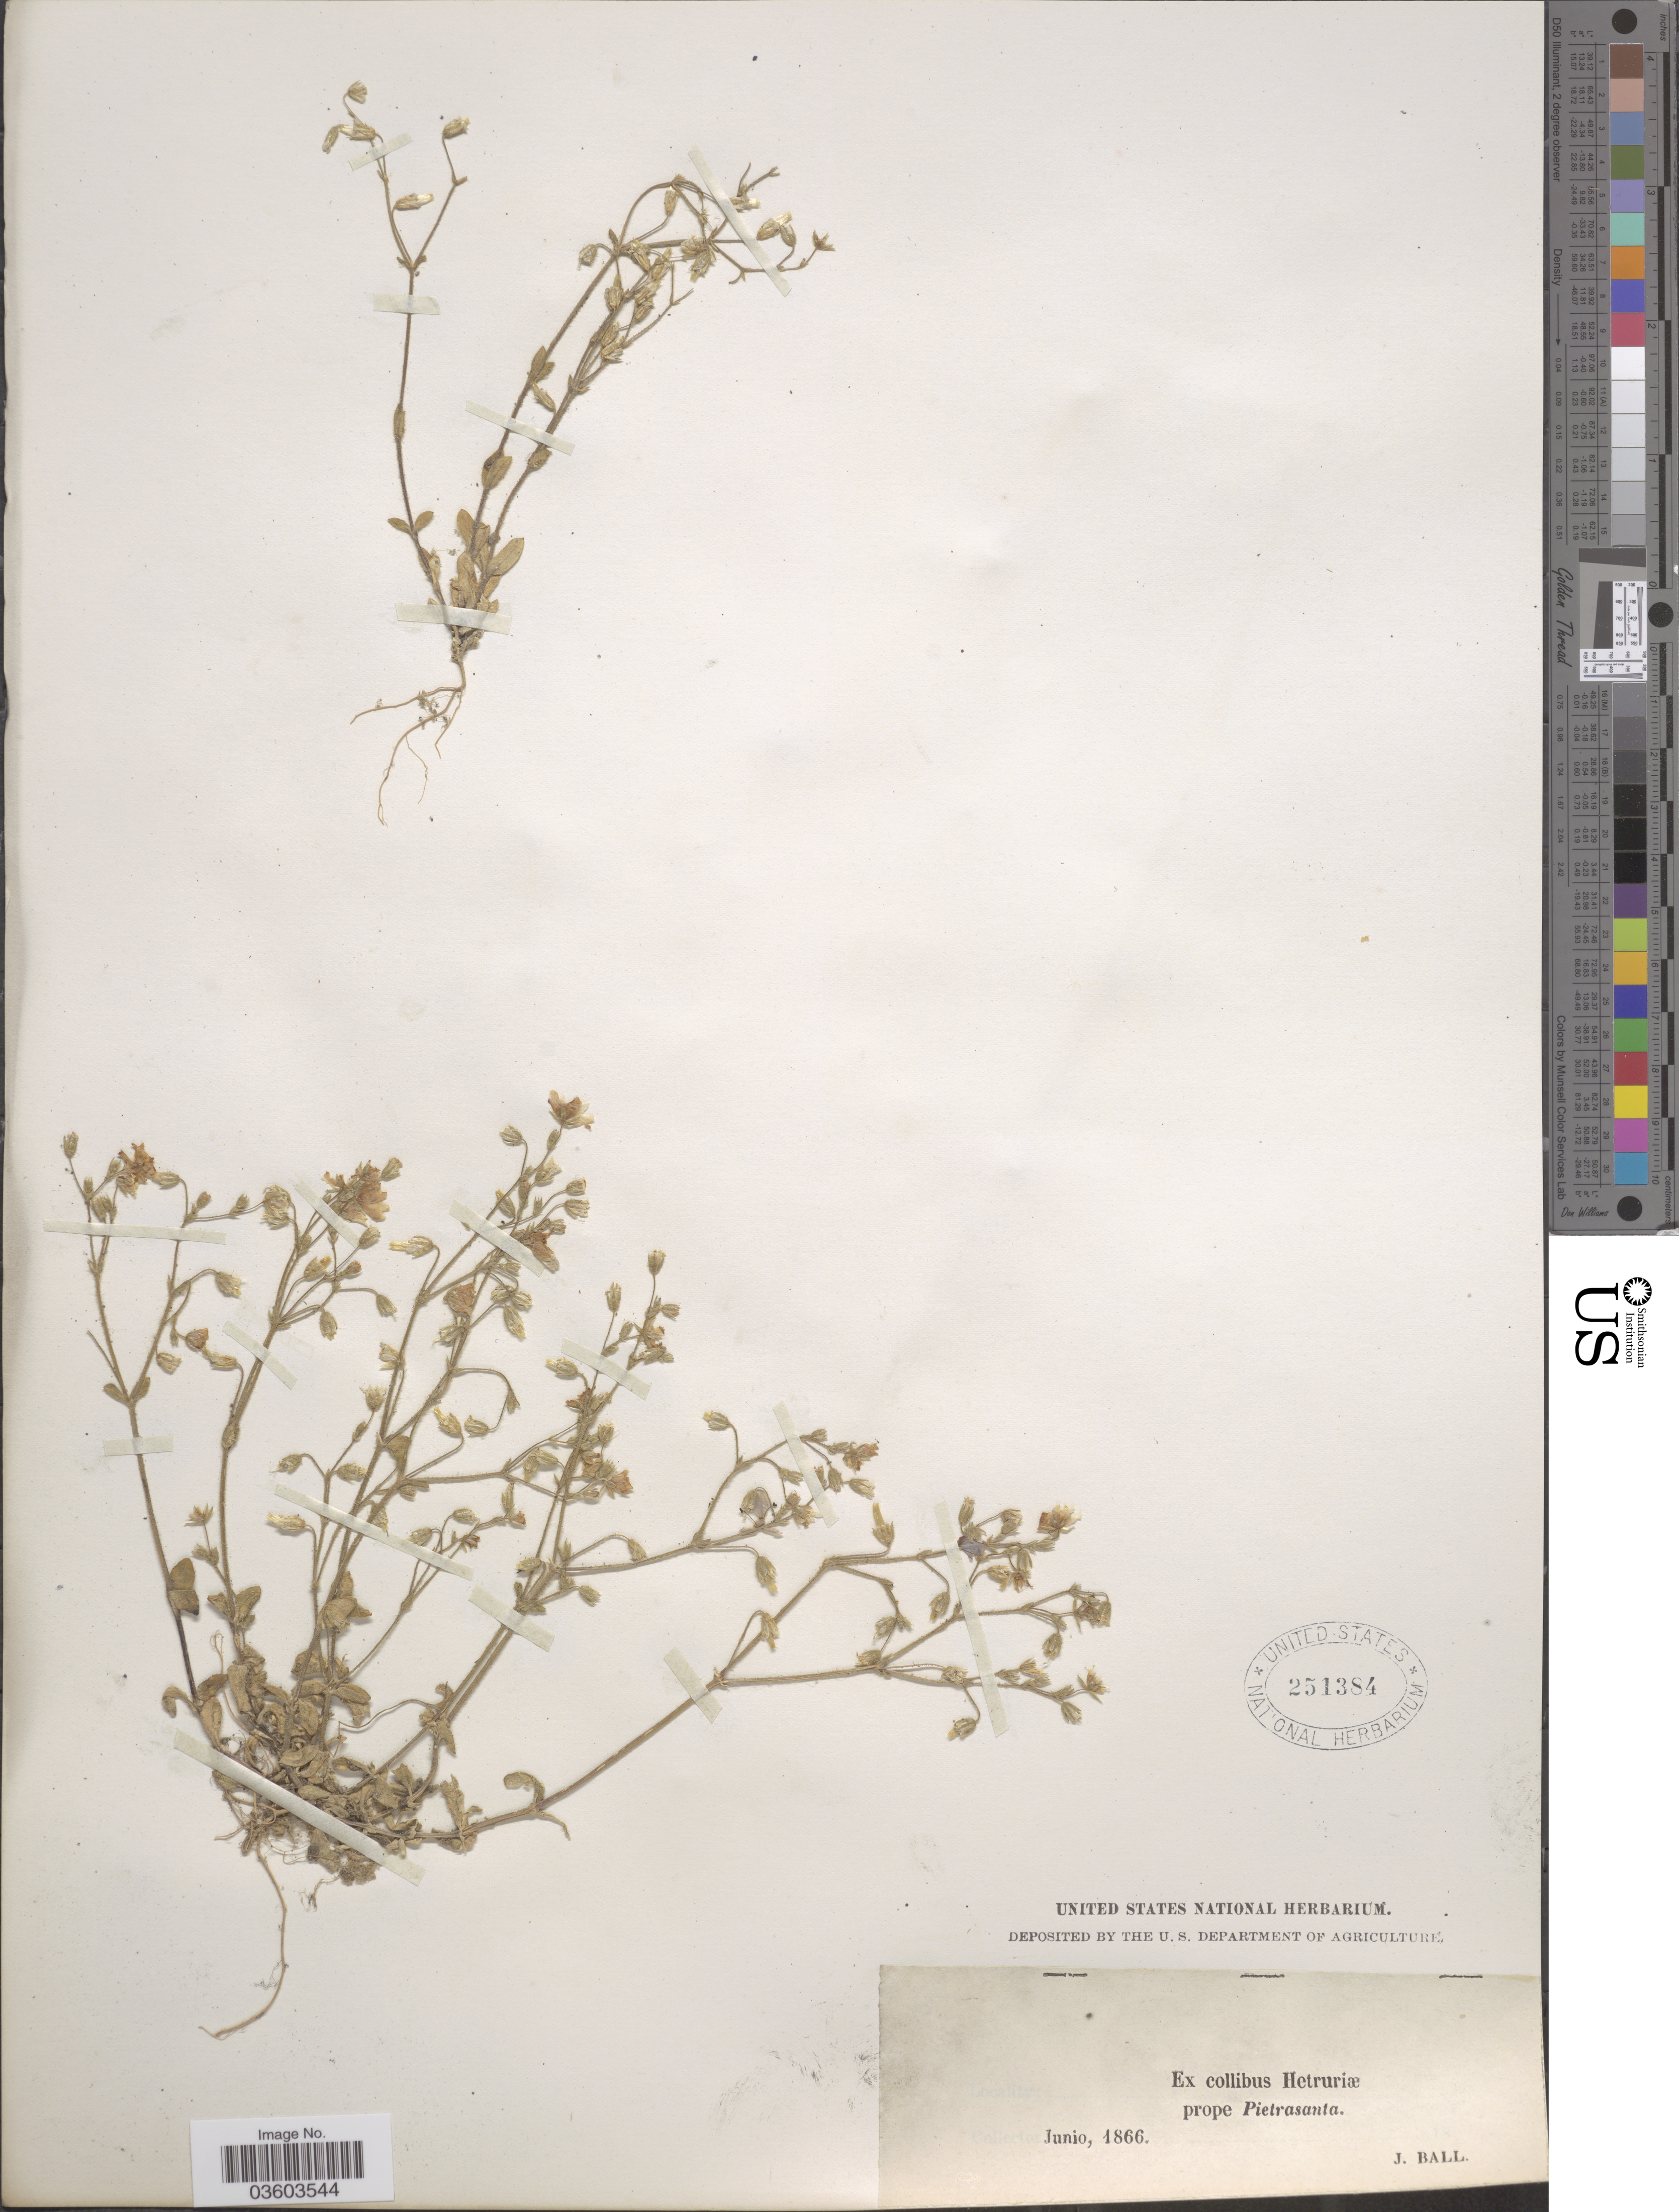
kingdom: Plantae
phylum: Tracheophyta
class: Magnoliopsida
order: Caryophyllales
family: Caryophyllaceae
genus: Cerastium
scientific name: Cerastium sp.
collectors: J. Ball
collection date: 1866-06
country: Italy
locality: Ex collibus Hetruriæ prope Pietrasanta.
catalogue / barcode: US 251384